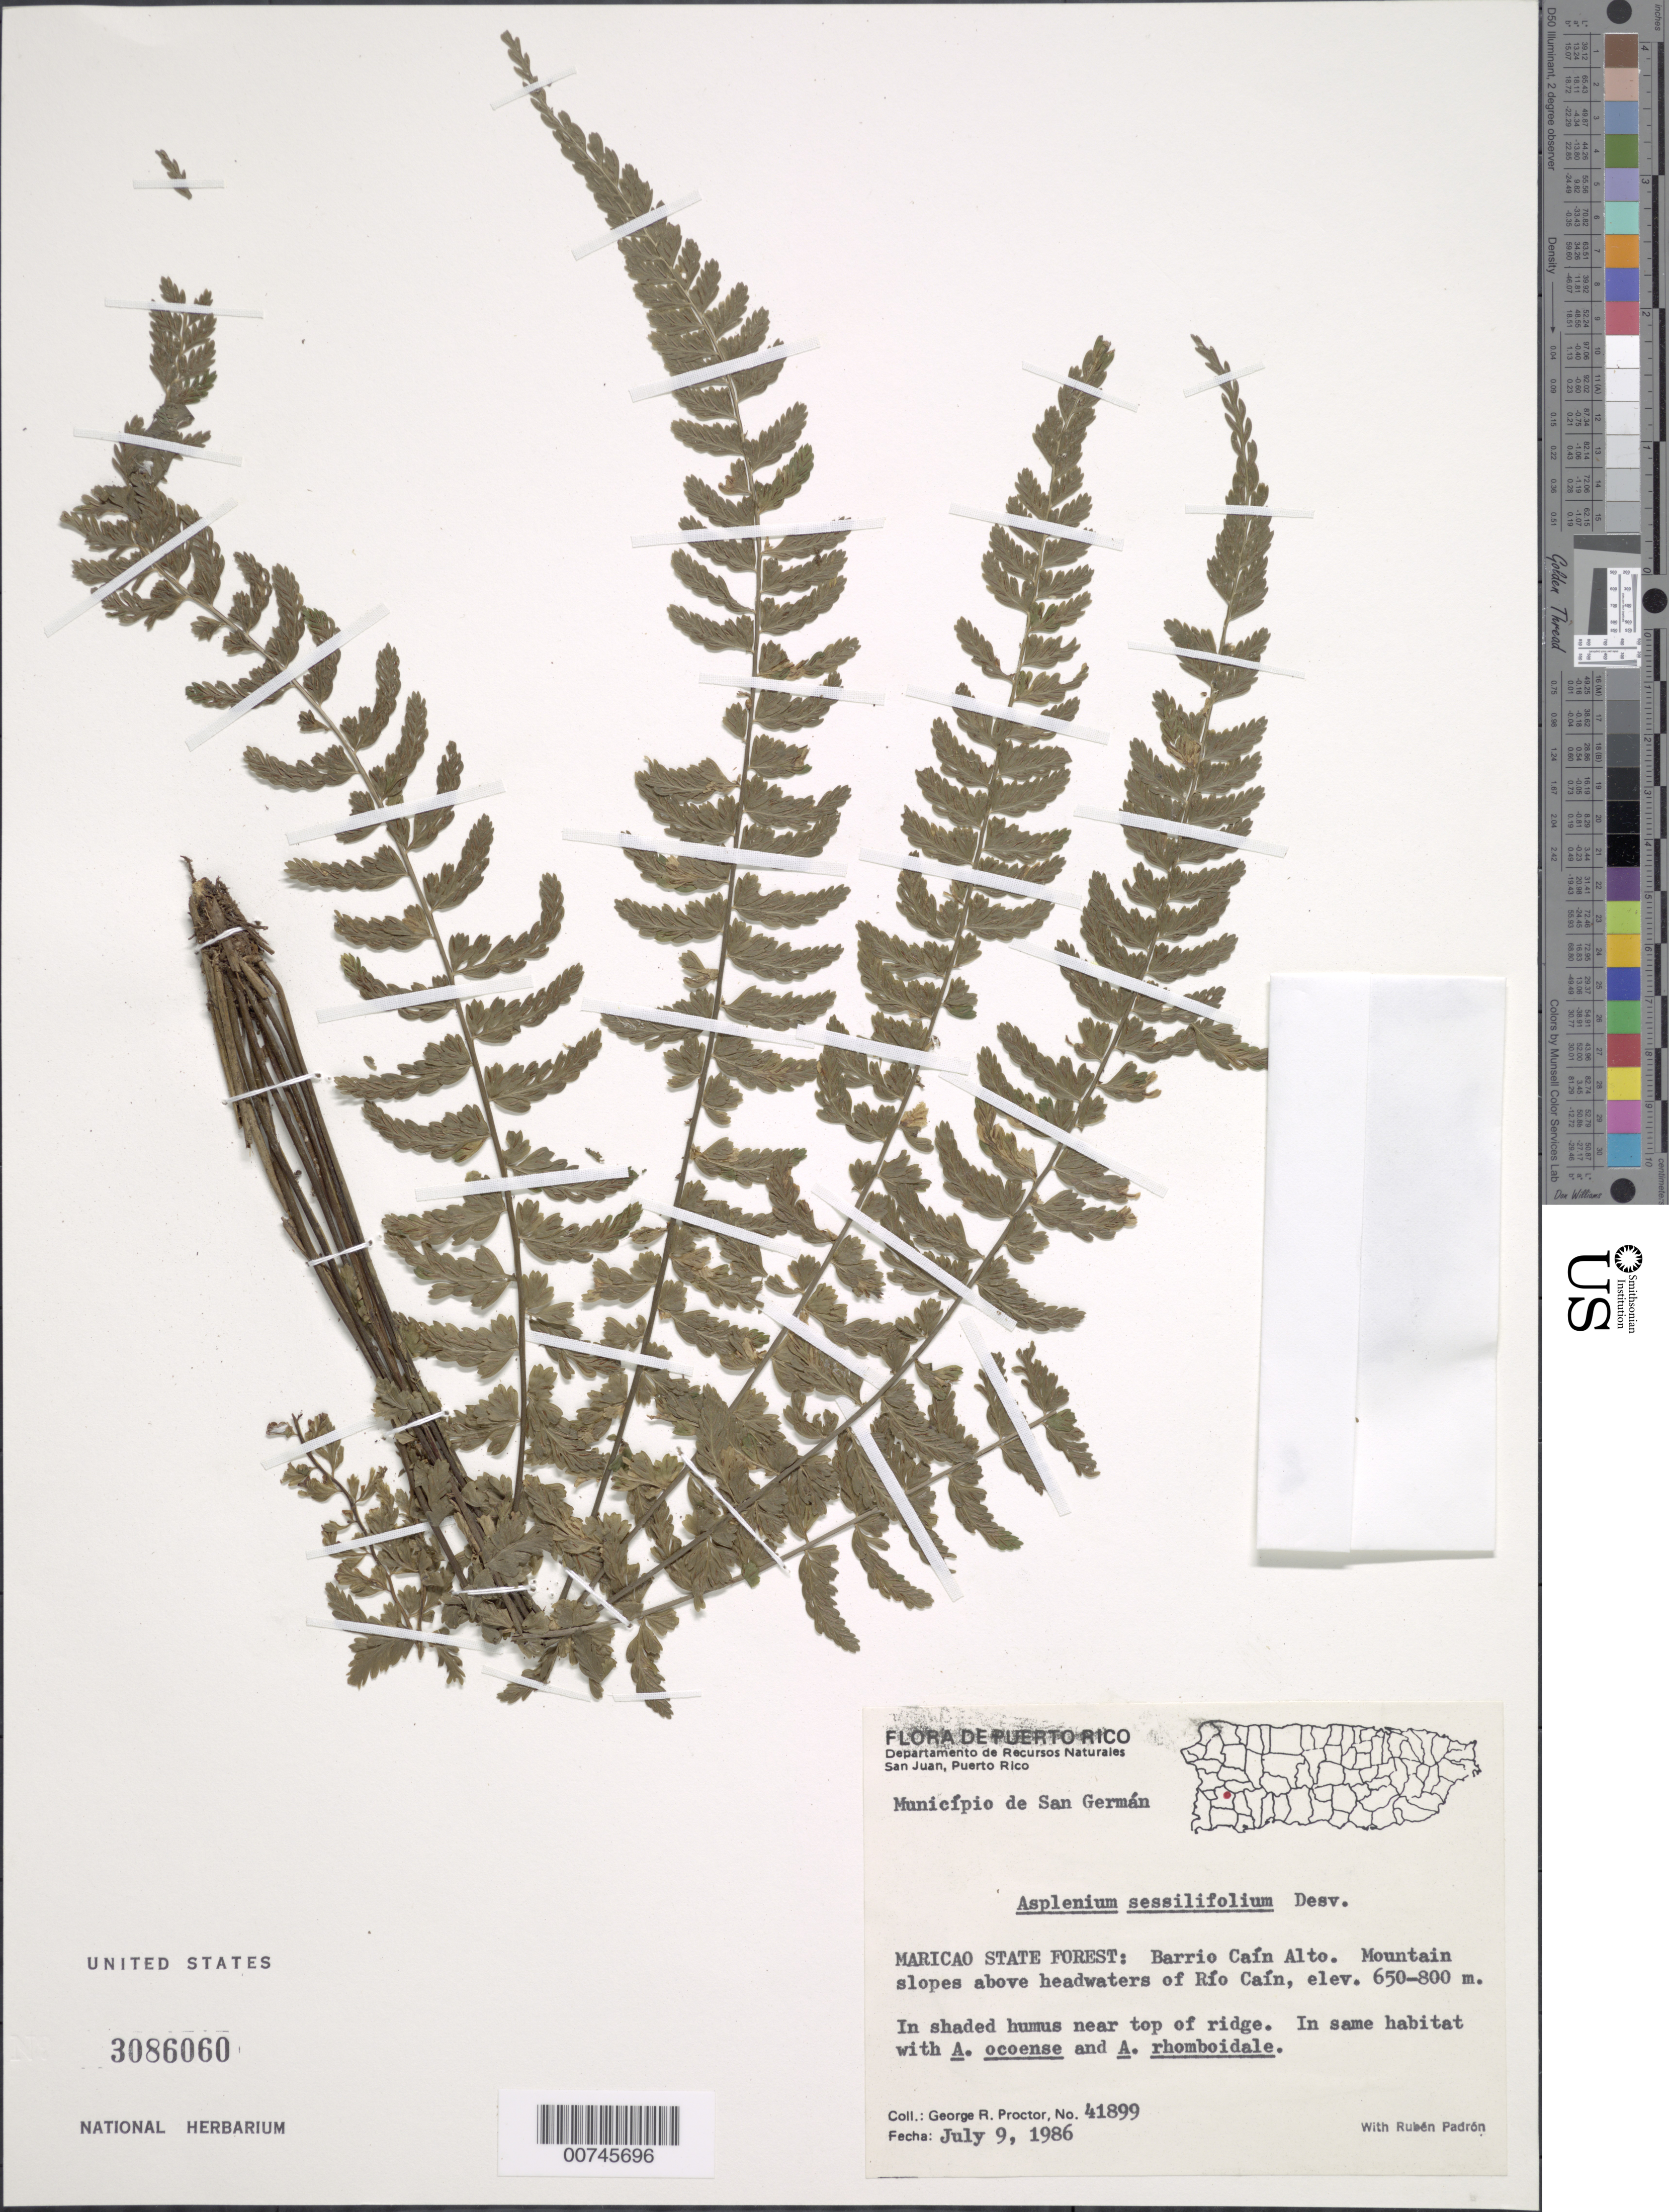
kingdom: Plantae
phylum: Tracheophyta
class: Polypodiopsida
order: Polypodiales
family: Aspleniaceae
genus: Asplenium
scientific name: Asplenium sessilifolium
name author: Desv.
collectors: G. R. Proctor & R. Padrón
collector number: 41899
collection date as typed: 09 Jul 1986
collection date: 1986-07-09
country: Puerto Rico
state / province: San Germán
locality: Mariao State Forest: Barrio Caín Alto. Mountain slopes above headwaters of Río Caín, Municipio de San Germán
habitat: In shaded humus near top of ridge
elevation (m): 650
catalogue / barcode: US 3086060